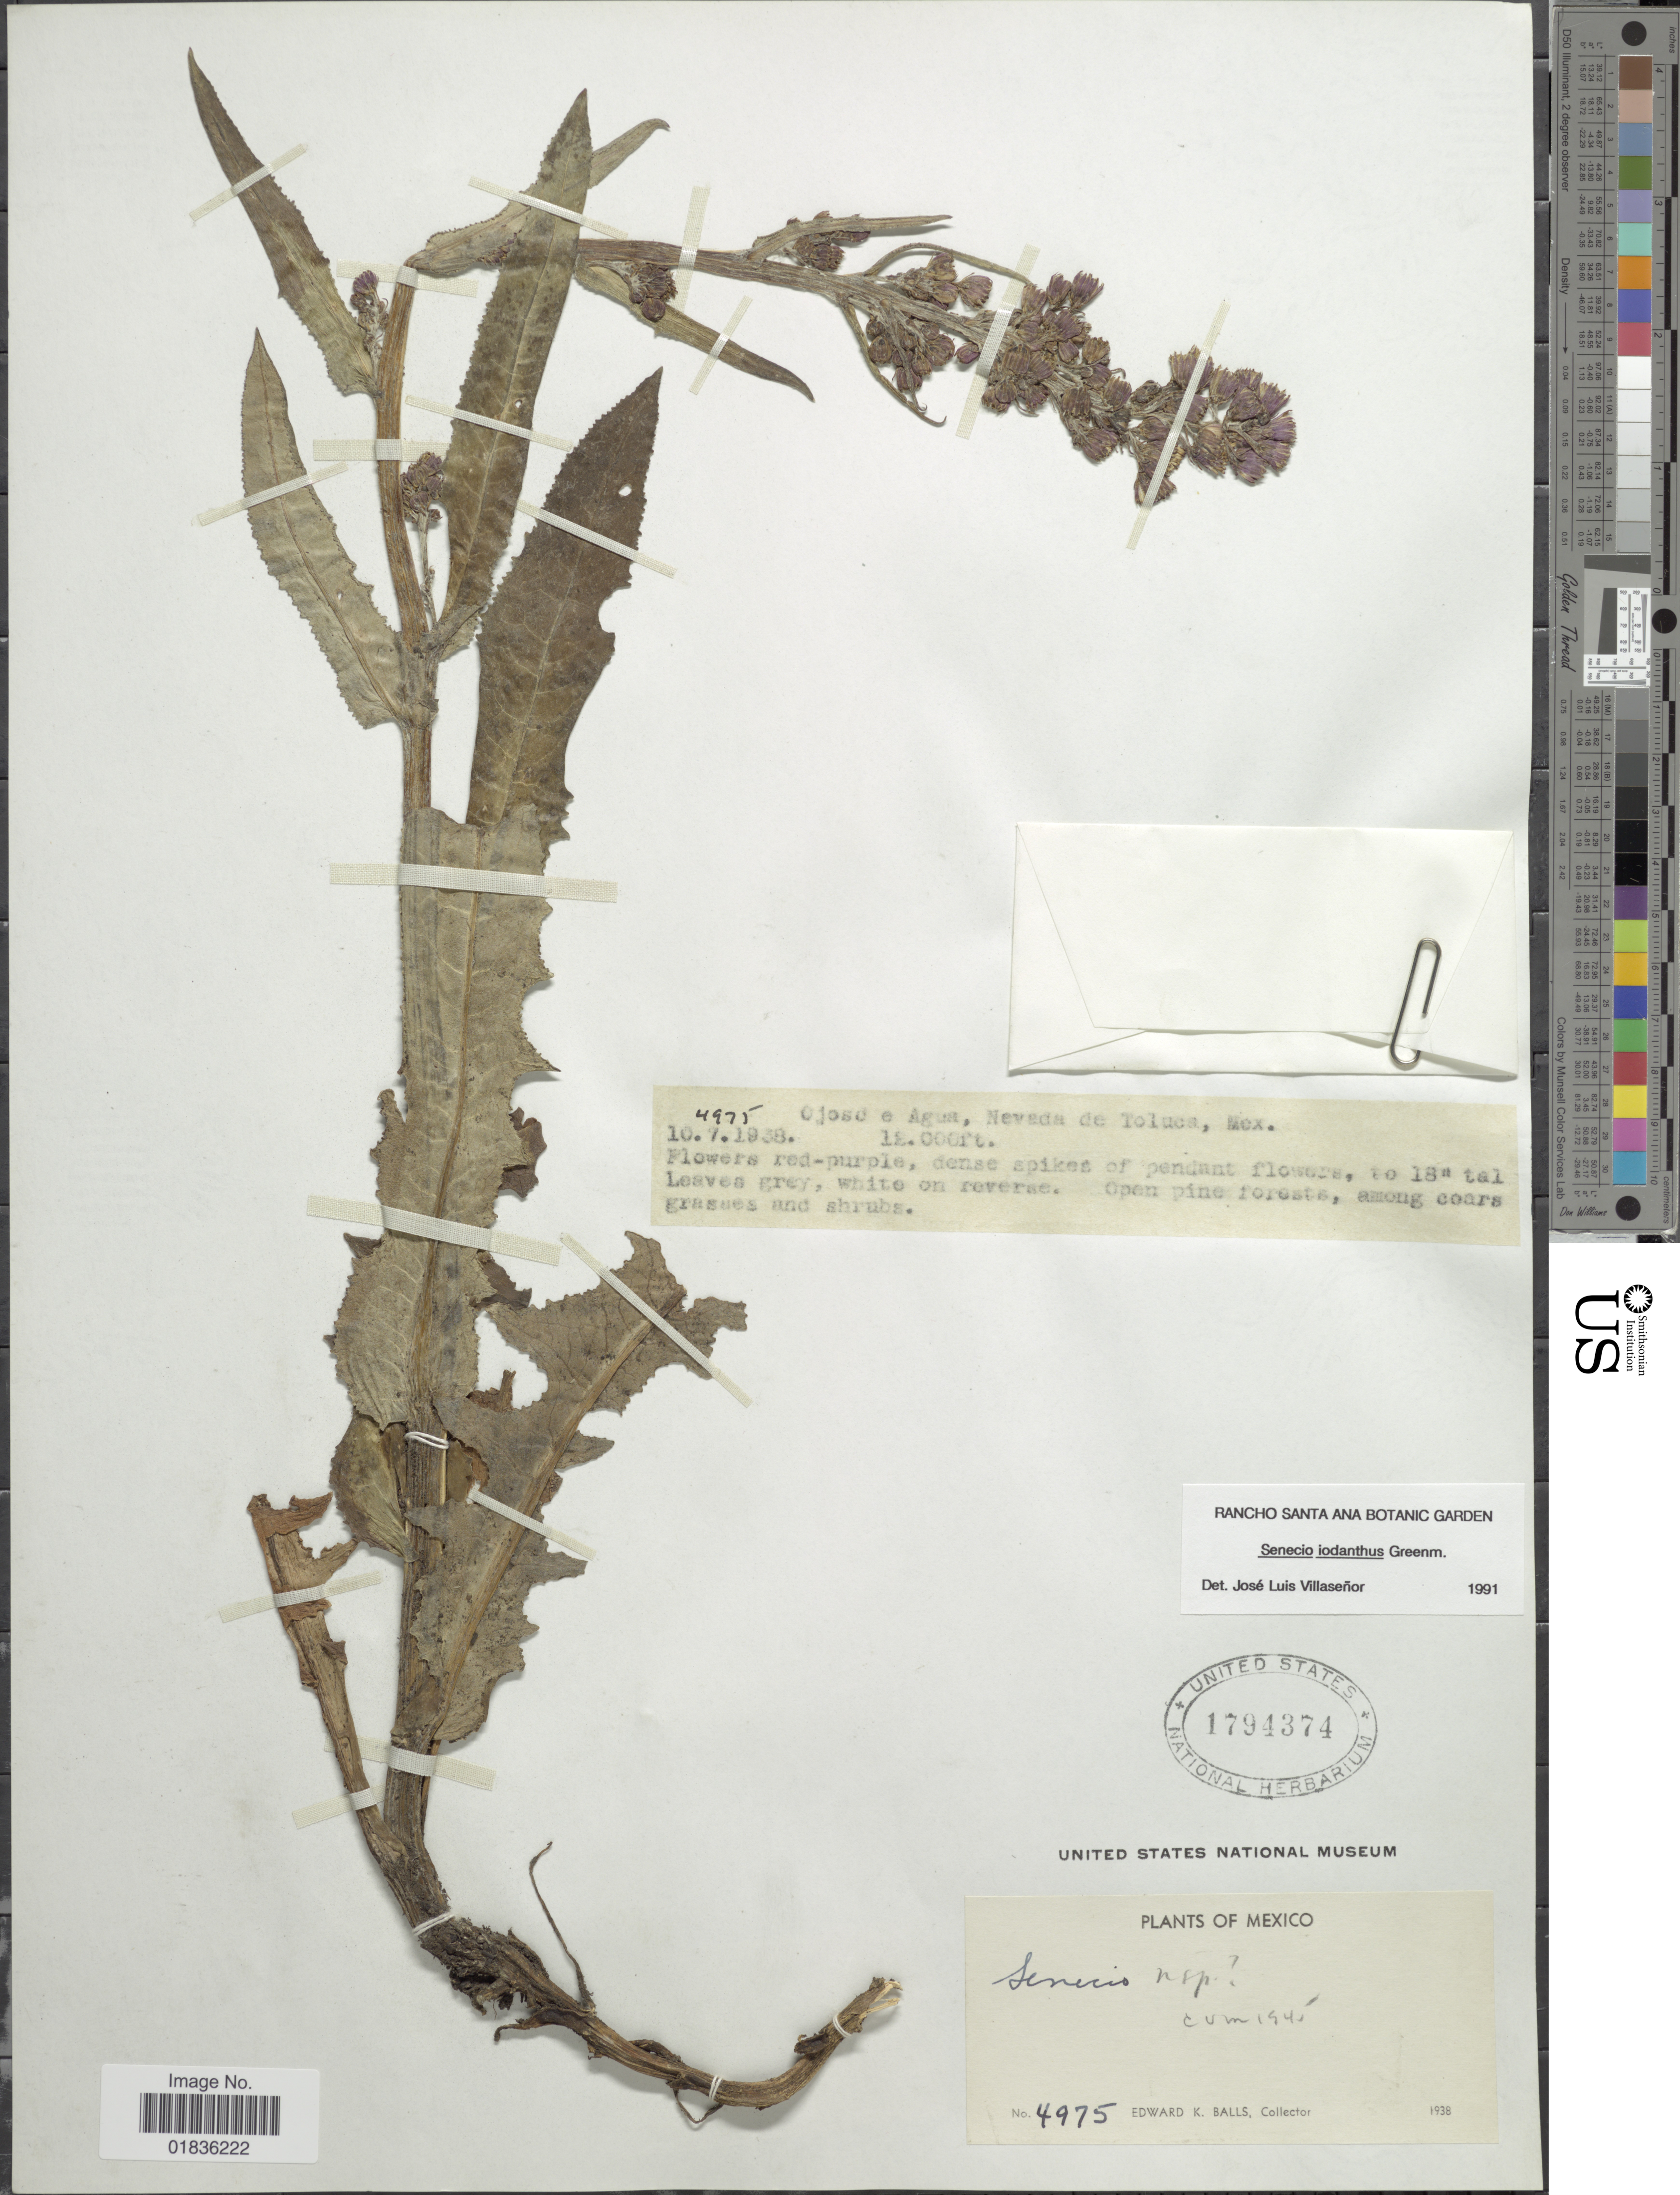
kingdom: Plantae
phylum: Tracheophyta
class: Magnoliopsida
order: Asterales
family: Asteraceae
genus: Senecio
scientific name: Senecio iodanthus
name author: Greenm.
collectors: E. K. Balls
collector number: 4975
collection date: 1938-07-10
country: Mexico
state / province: México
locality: Ojos de Agua, Nevada de Toluca.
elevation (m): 3658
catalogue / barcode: US 1794374